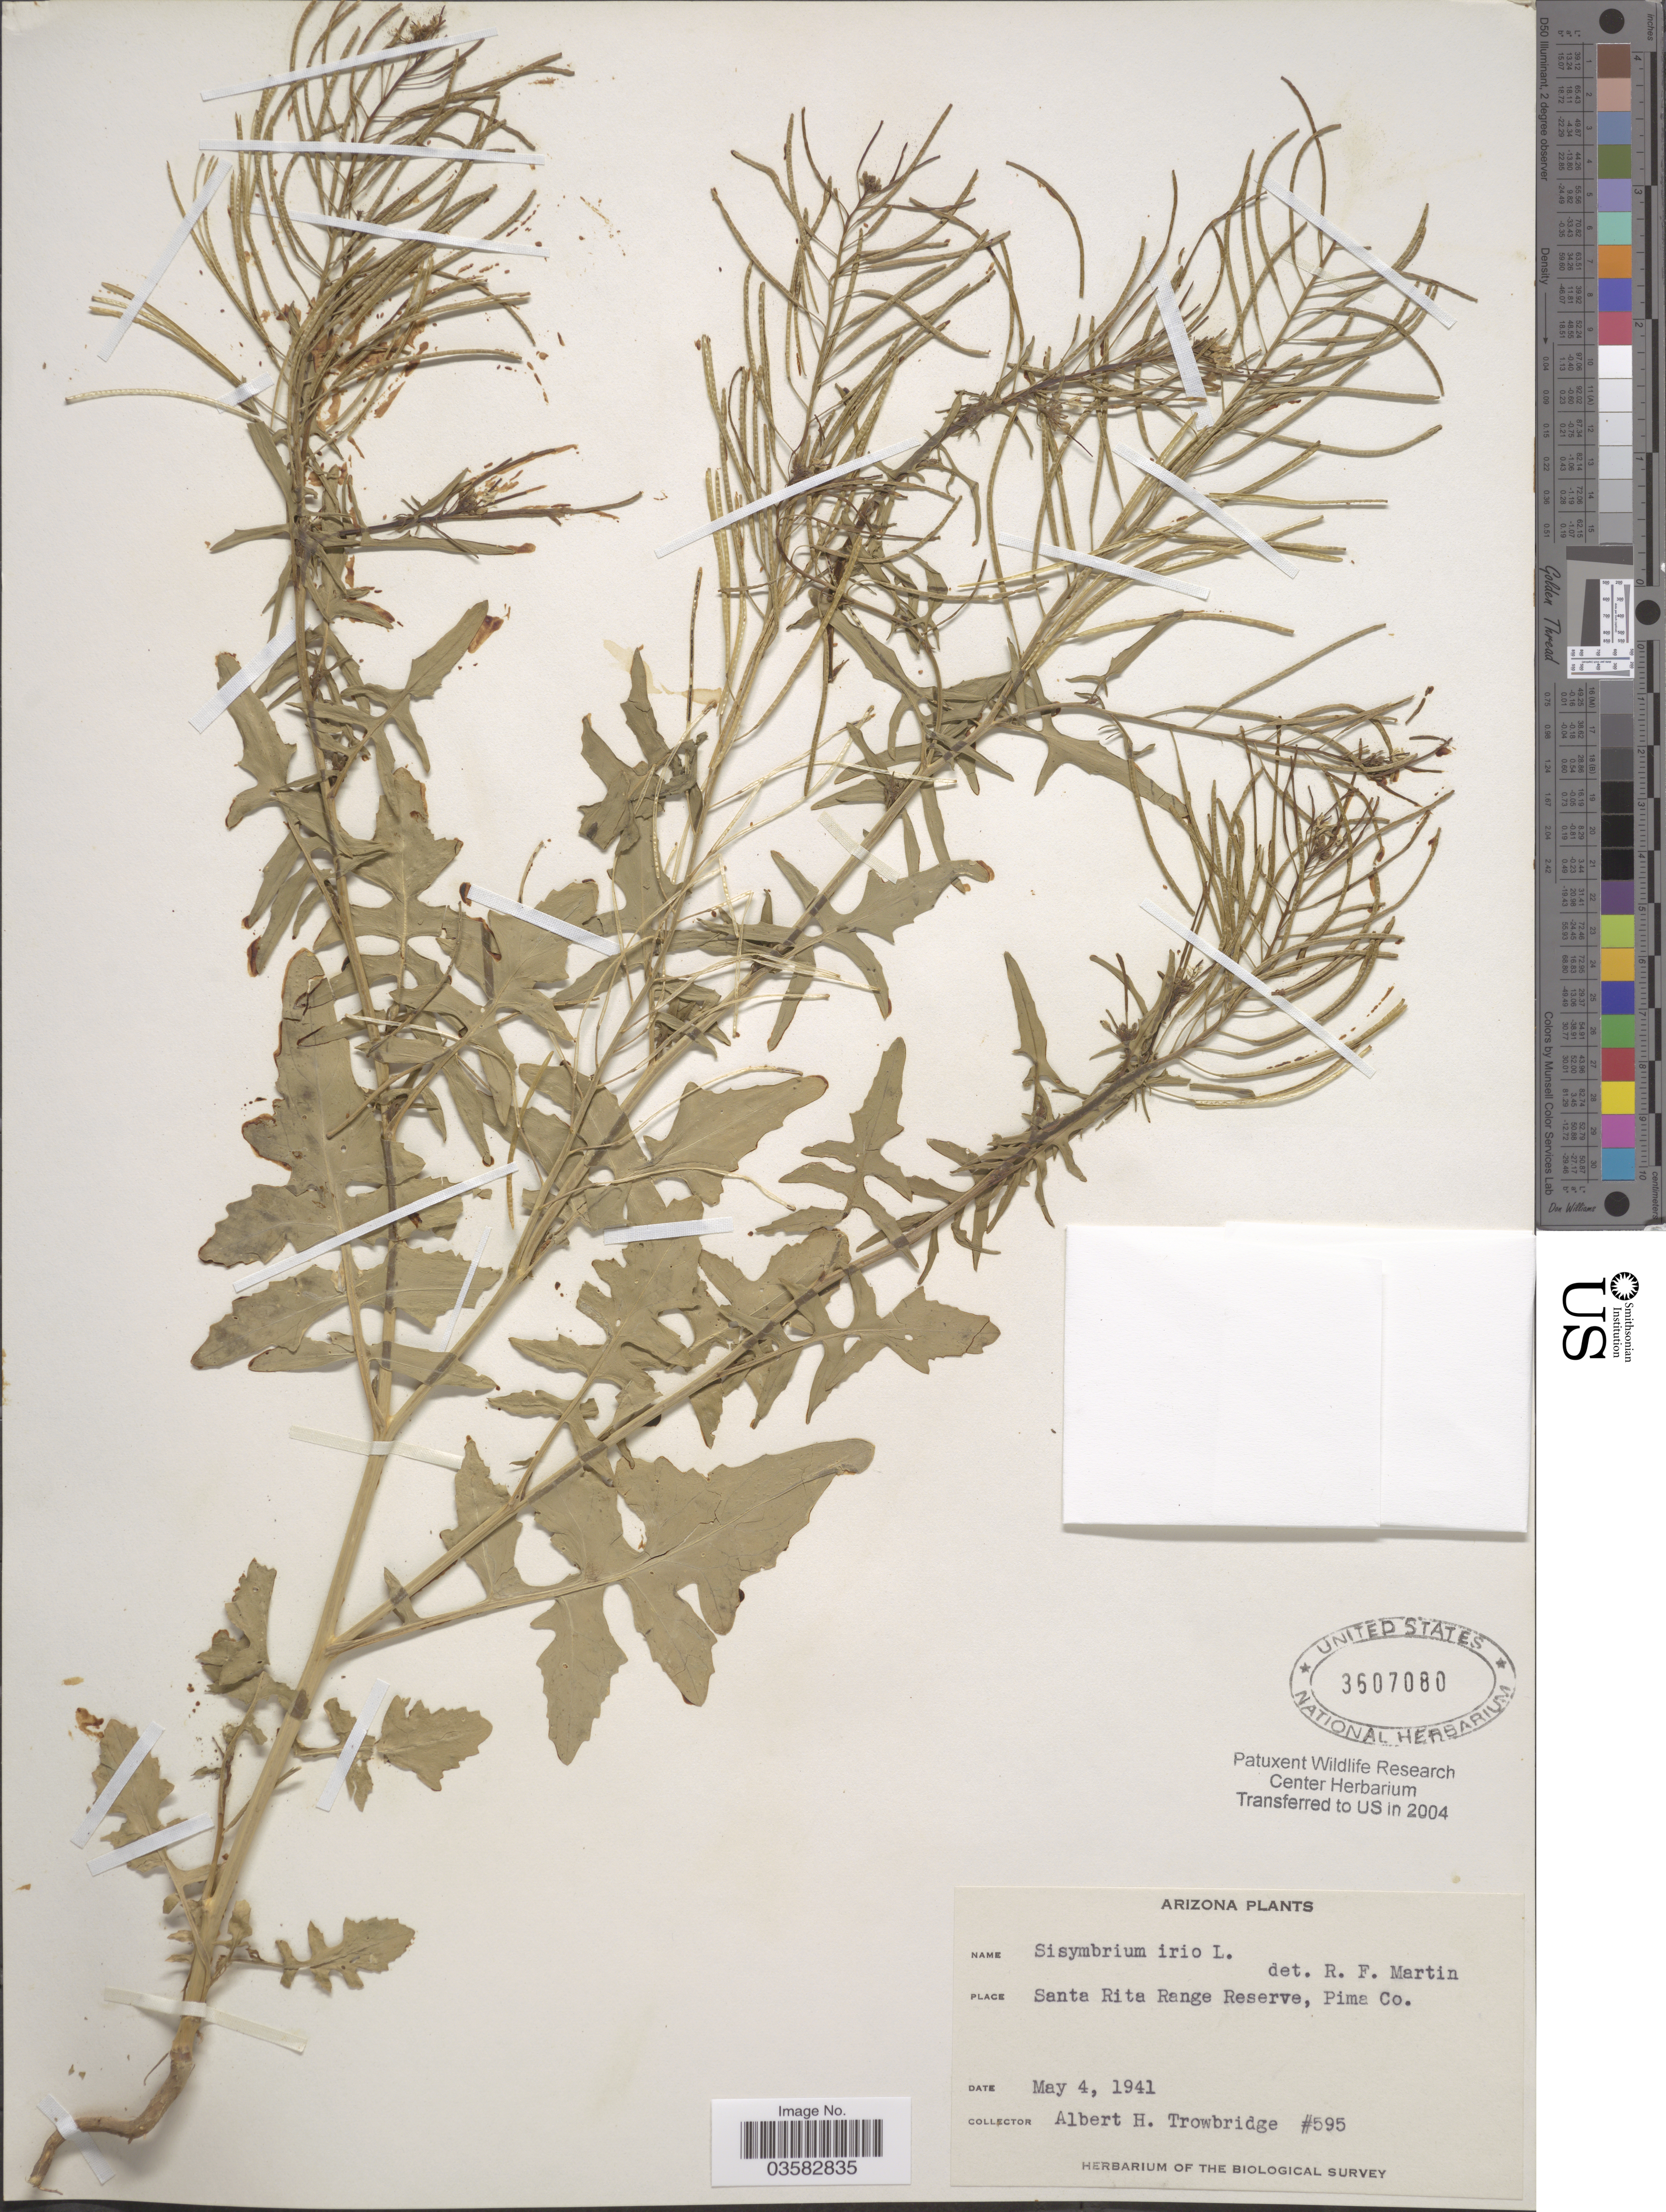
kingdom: Plantae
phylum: Tracheophyta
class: Magnoliopsida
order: Brassicales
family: Brassicaceae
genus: Sisymbrium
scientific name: Sisymbrium irio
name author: L.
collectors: A. H. Trowbridge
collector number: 595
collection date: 1941-05-04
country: United States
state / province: Arizona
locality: Santa Rita Range Reserve, Pima Co.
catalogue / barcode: US 3607080